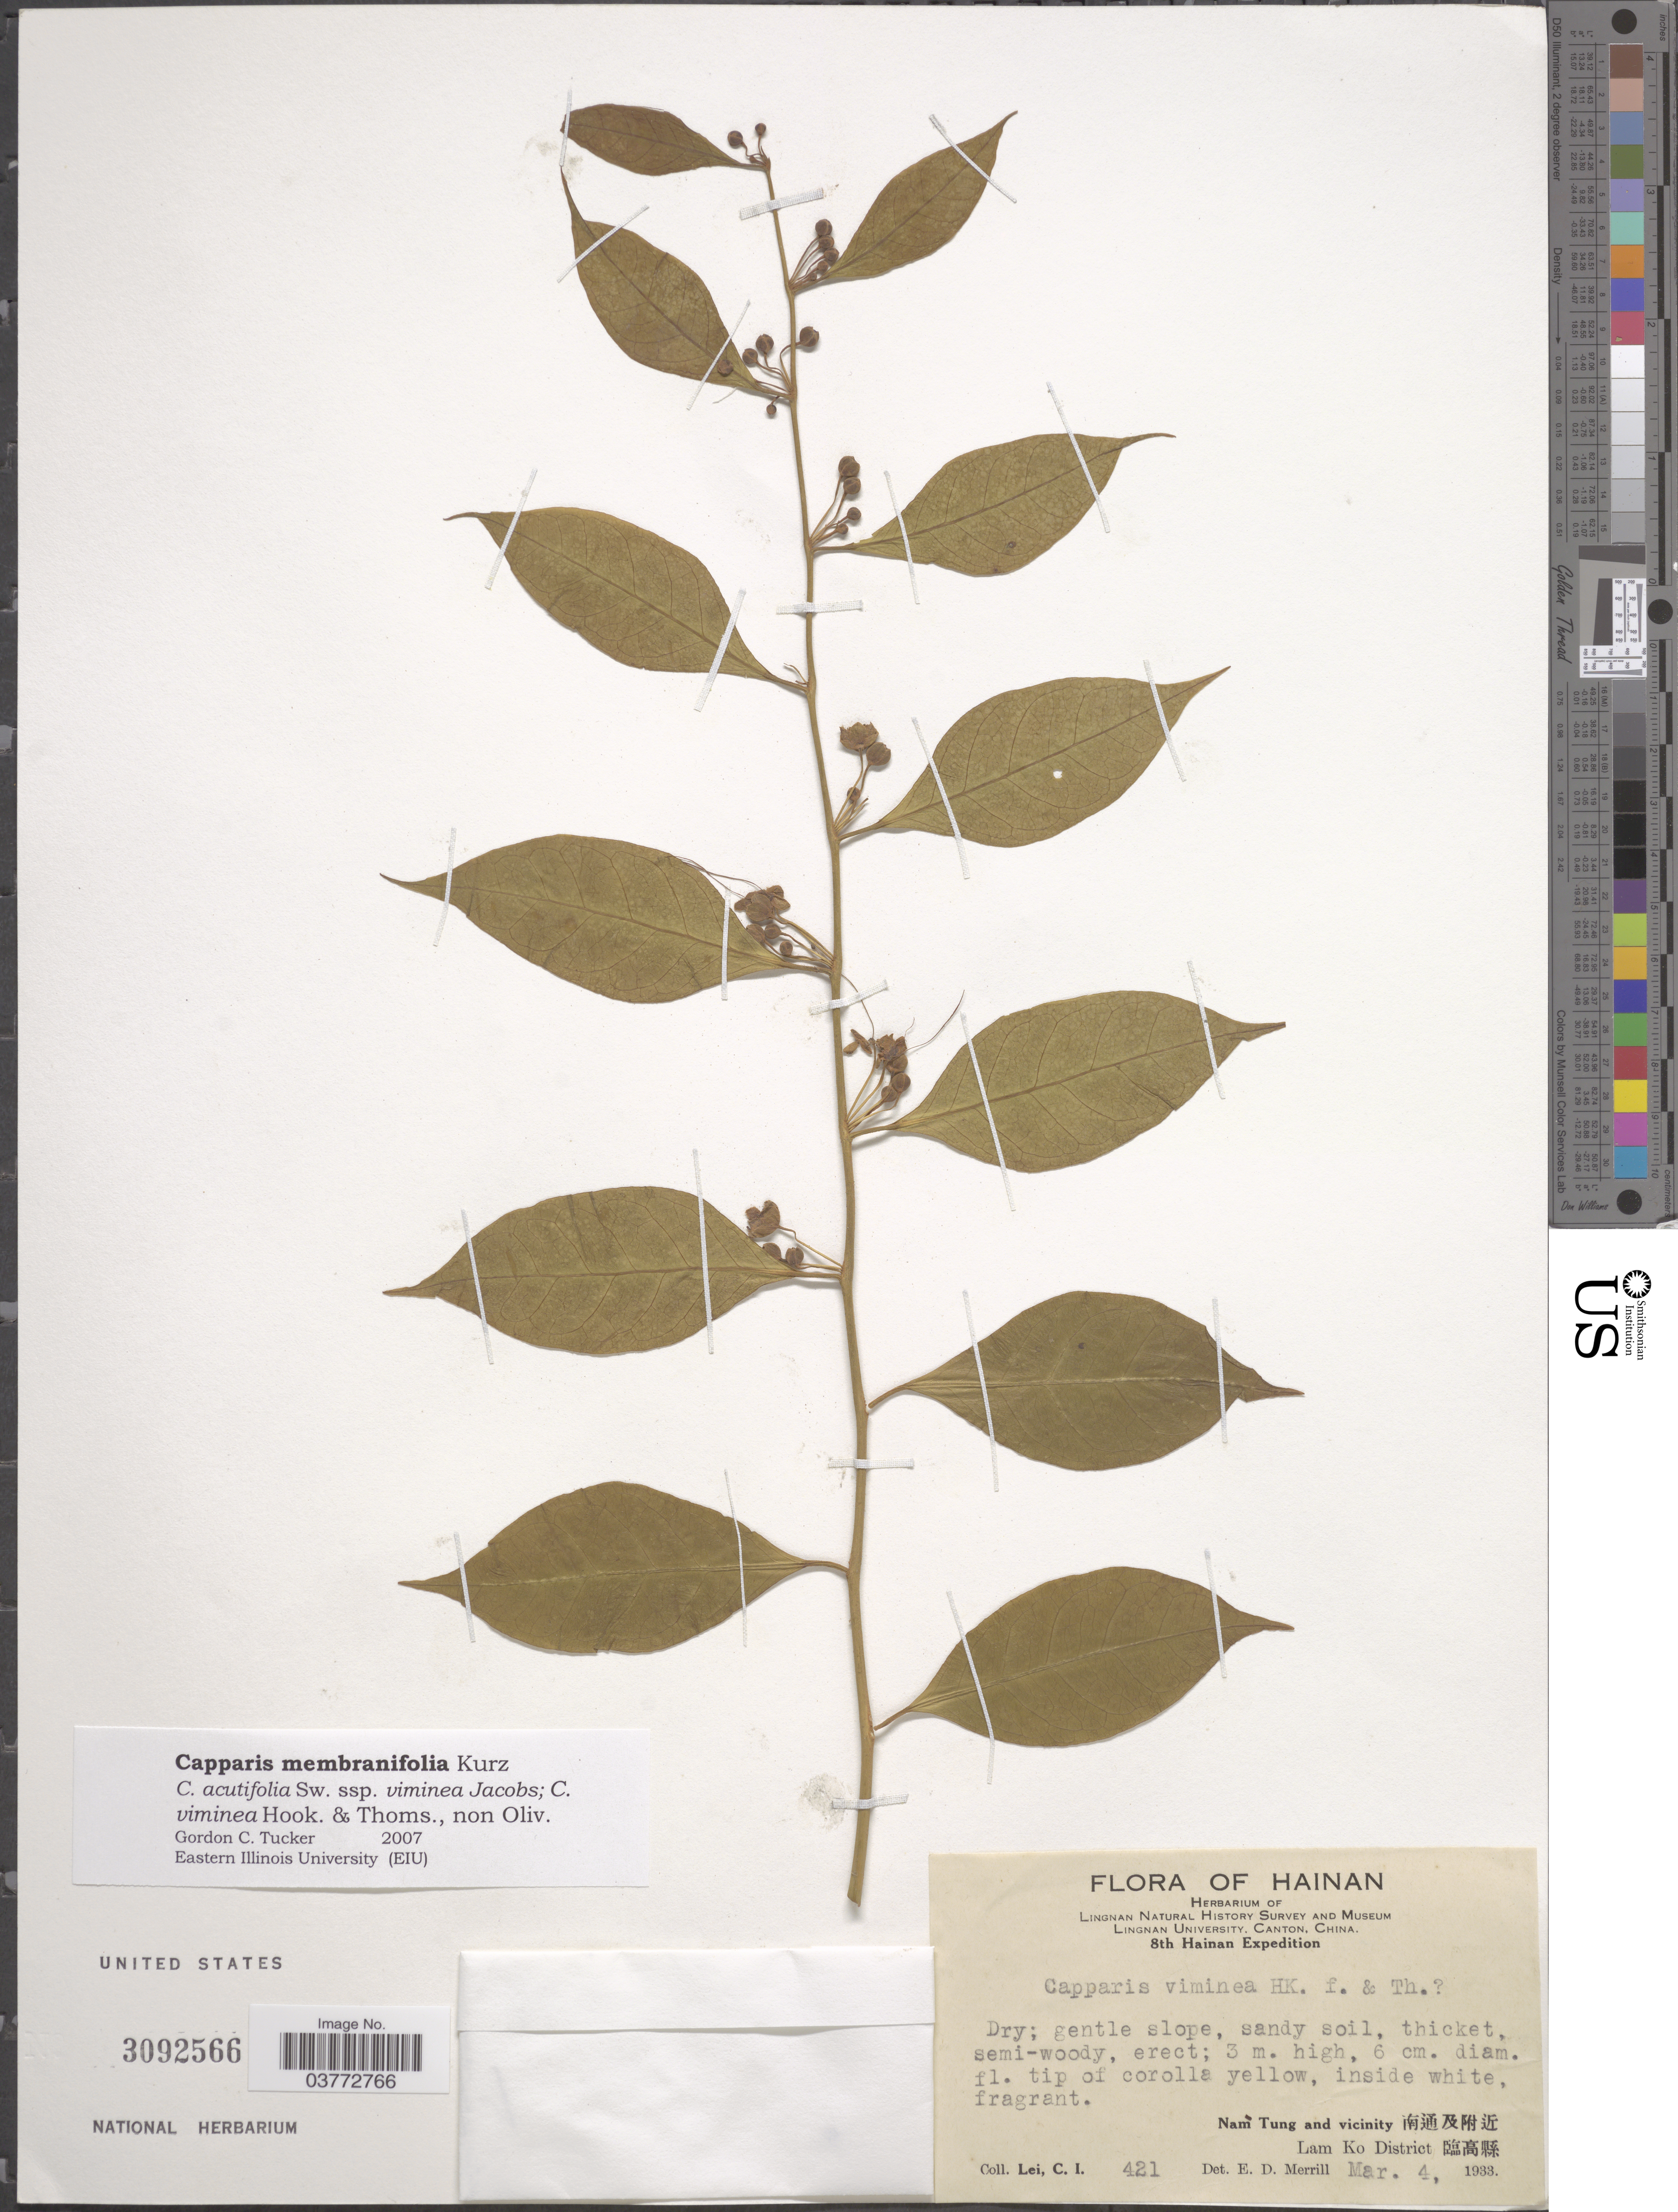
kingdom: Plantae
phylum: Tracheophyta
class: Magnoliopsida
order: Brassicales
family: Capparaceae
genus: Capparis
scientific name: Capparis membranifolia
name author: Kurz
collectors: C. I. Lei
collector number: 421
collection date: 1933-03-04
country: China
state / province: Hainan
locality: Nam Tung and vicinity X. Lam Ko District X.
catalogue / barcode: US 3092566